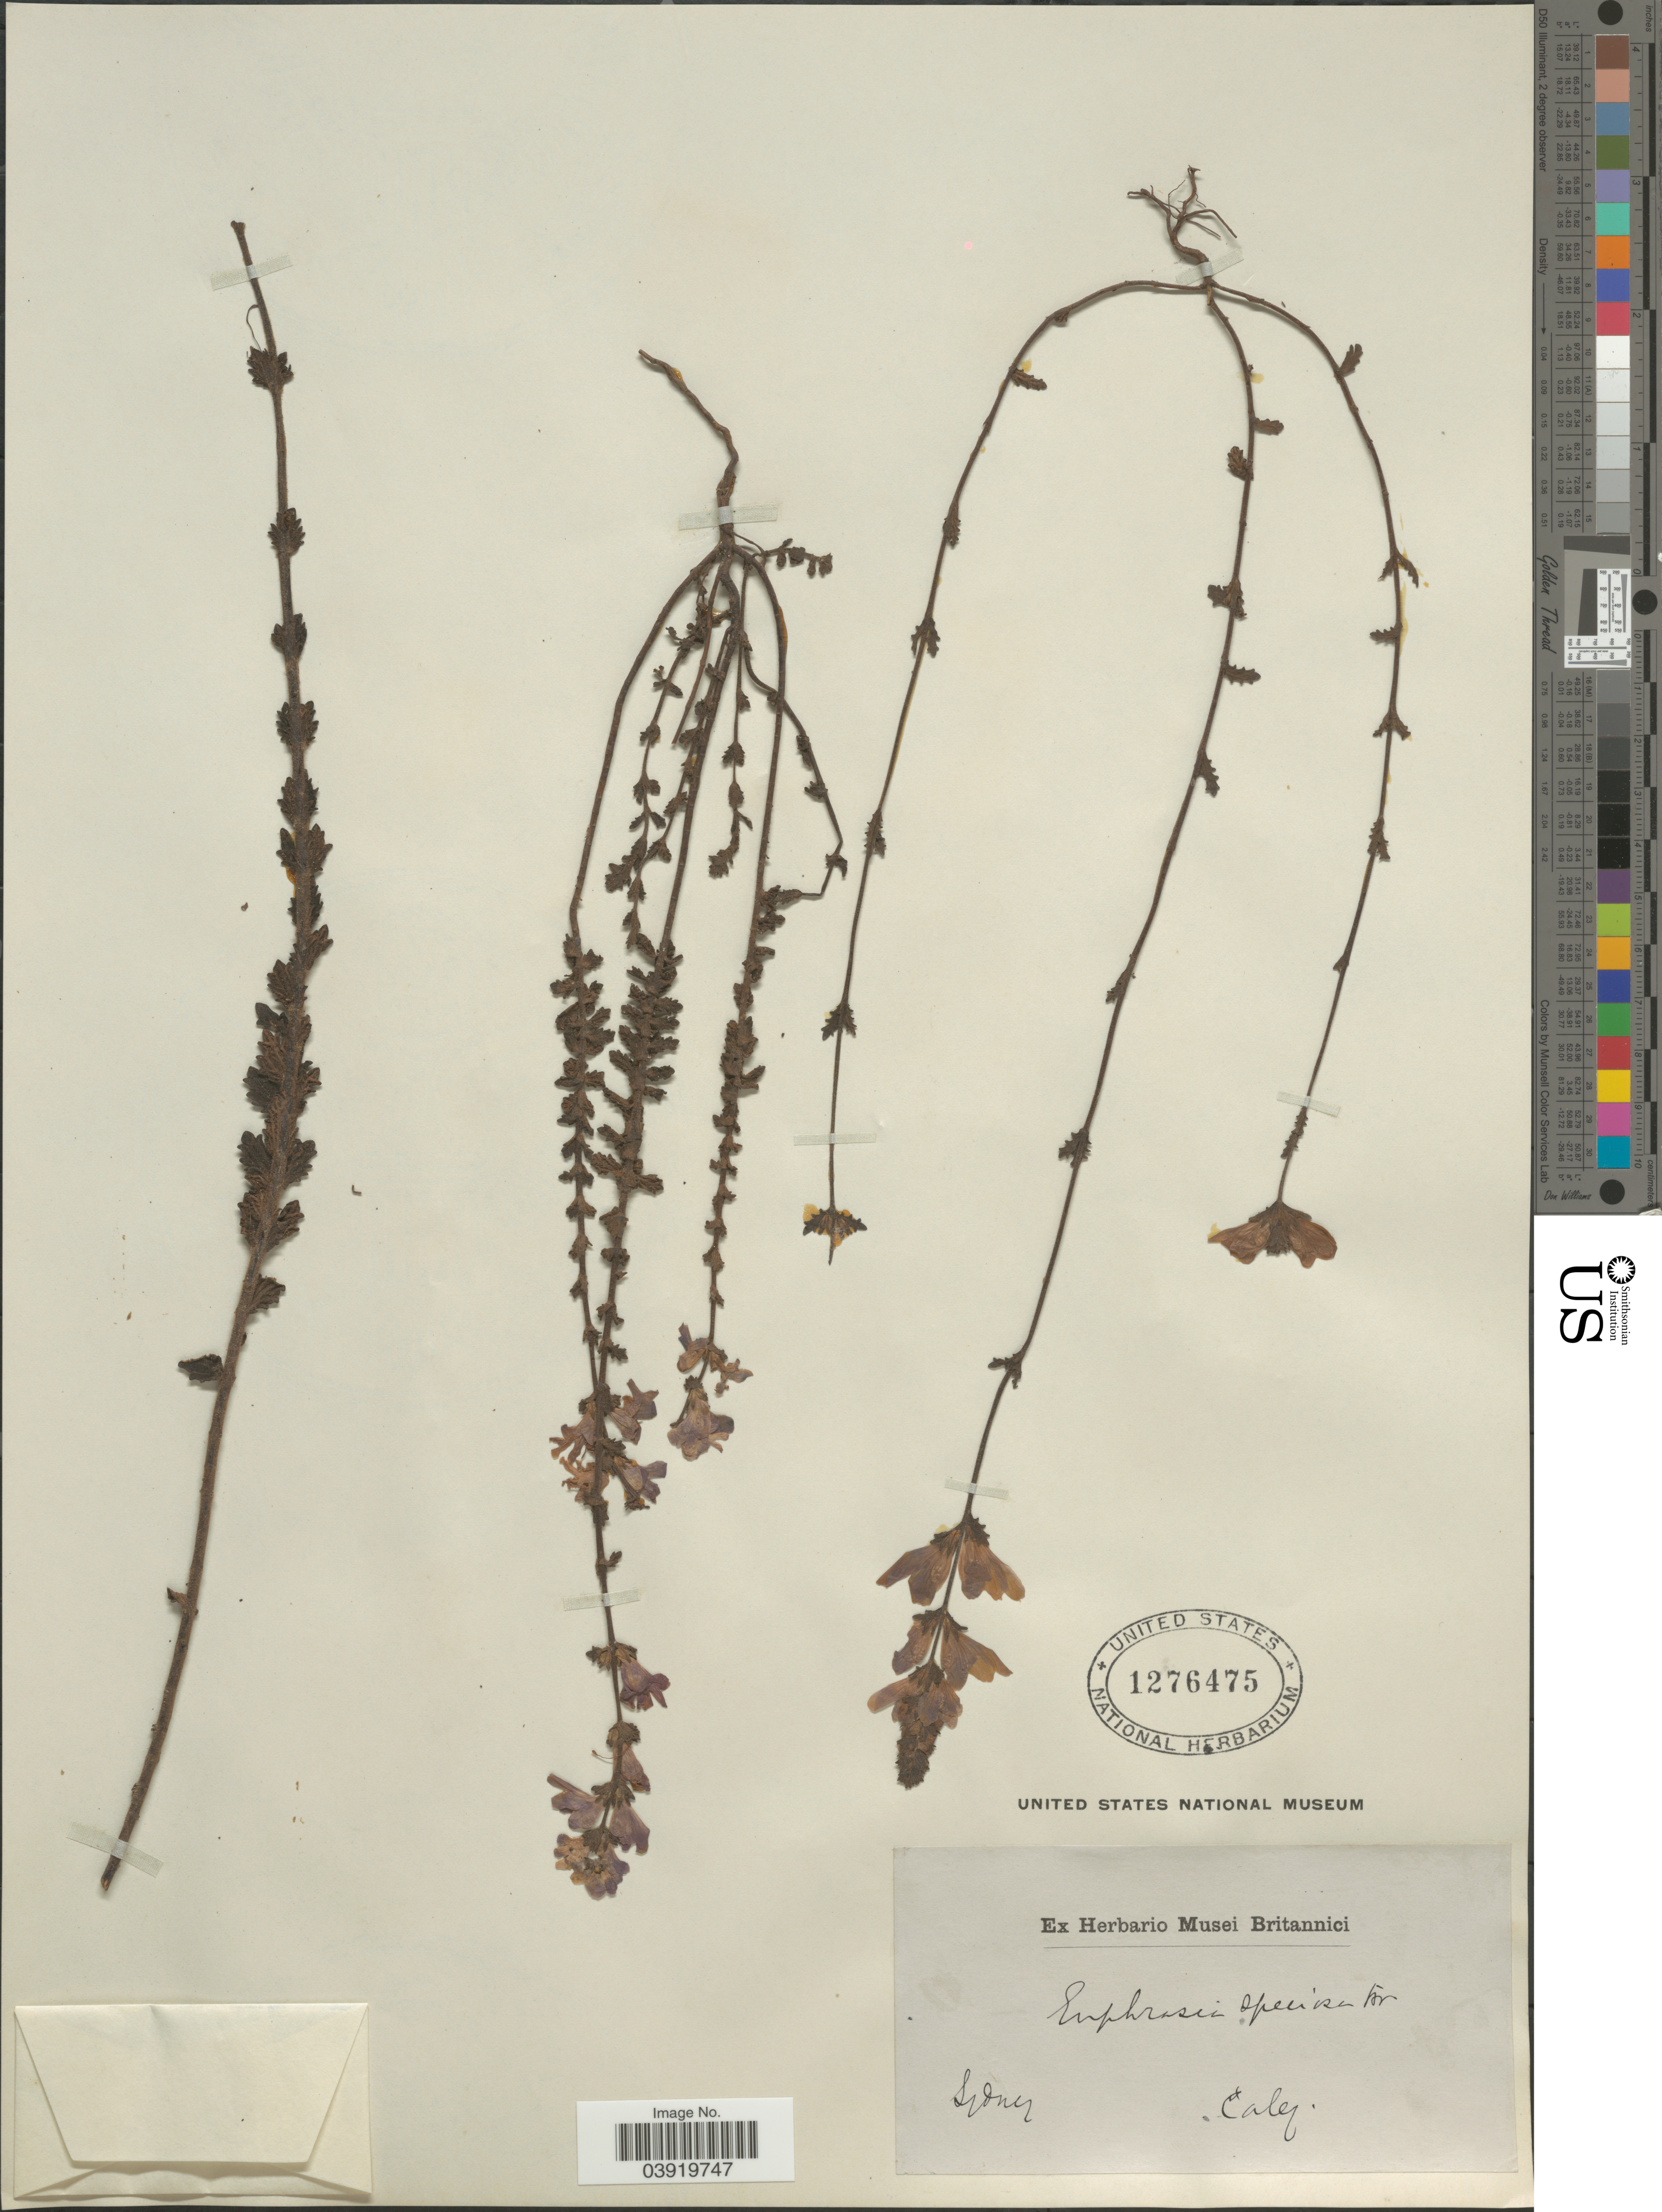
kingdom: Plantae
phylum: Tracheophyta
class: Magnoliopsida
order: Lamiales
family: Orobanchaceae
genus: Euphrasia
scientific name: Euphrasia speciosa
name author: R. Br.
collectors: -. Caley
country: Australia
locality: Sidney.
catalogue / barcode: US 1276475